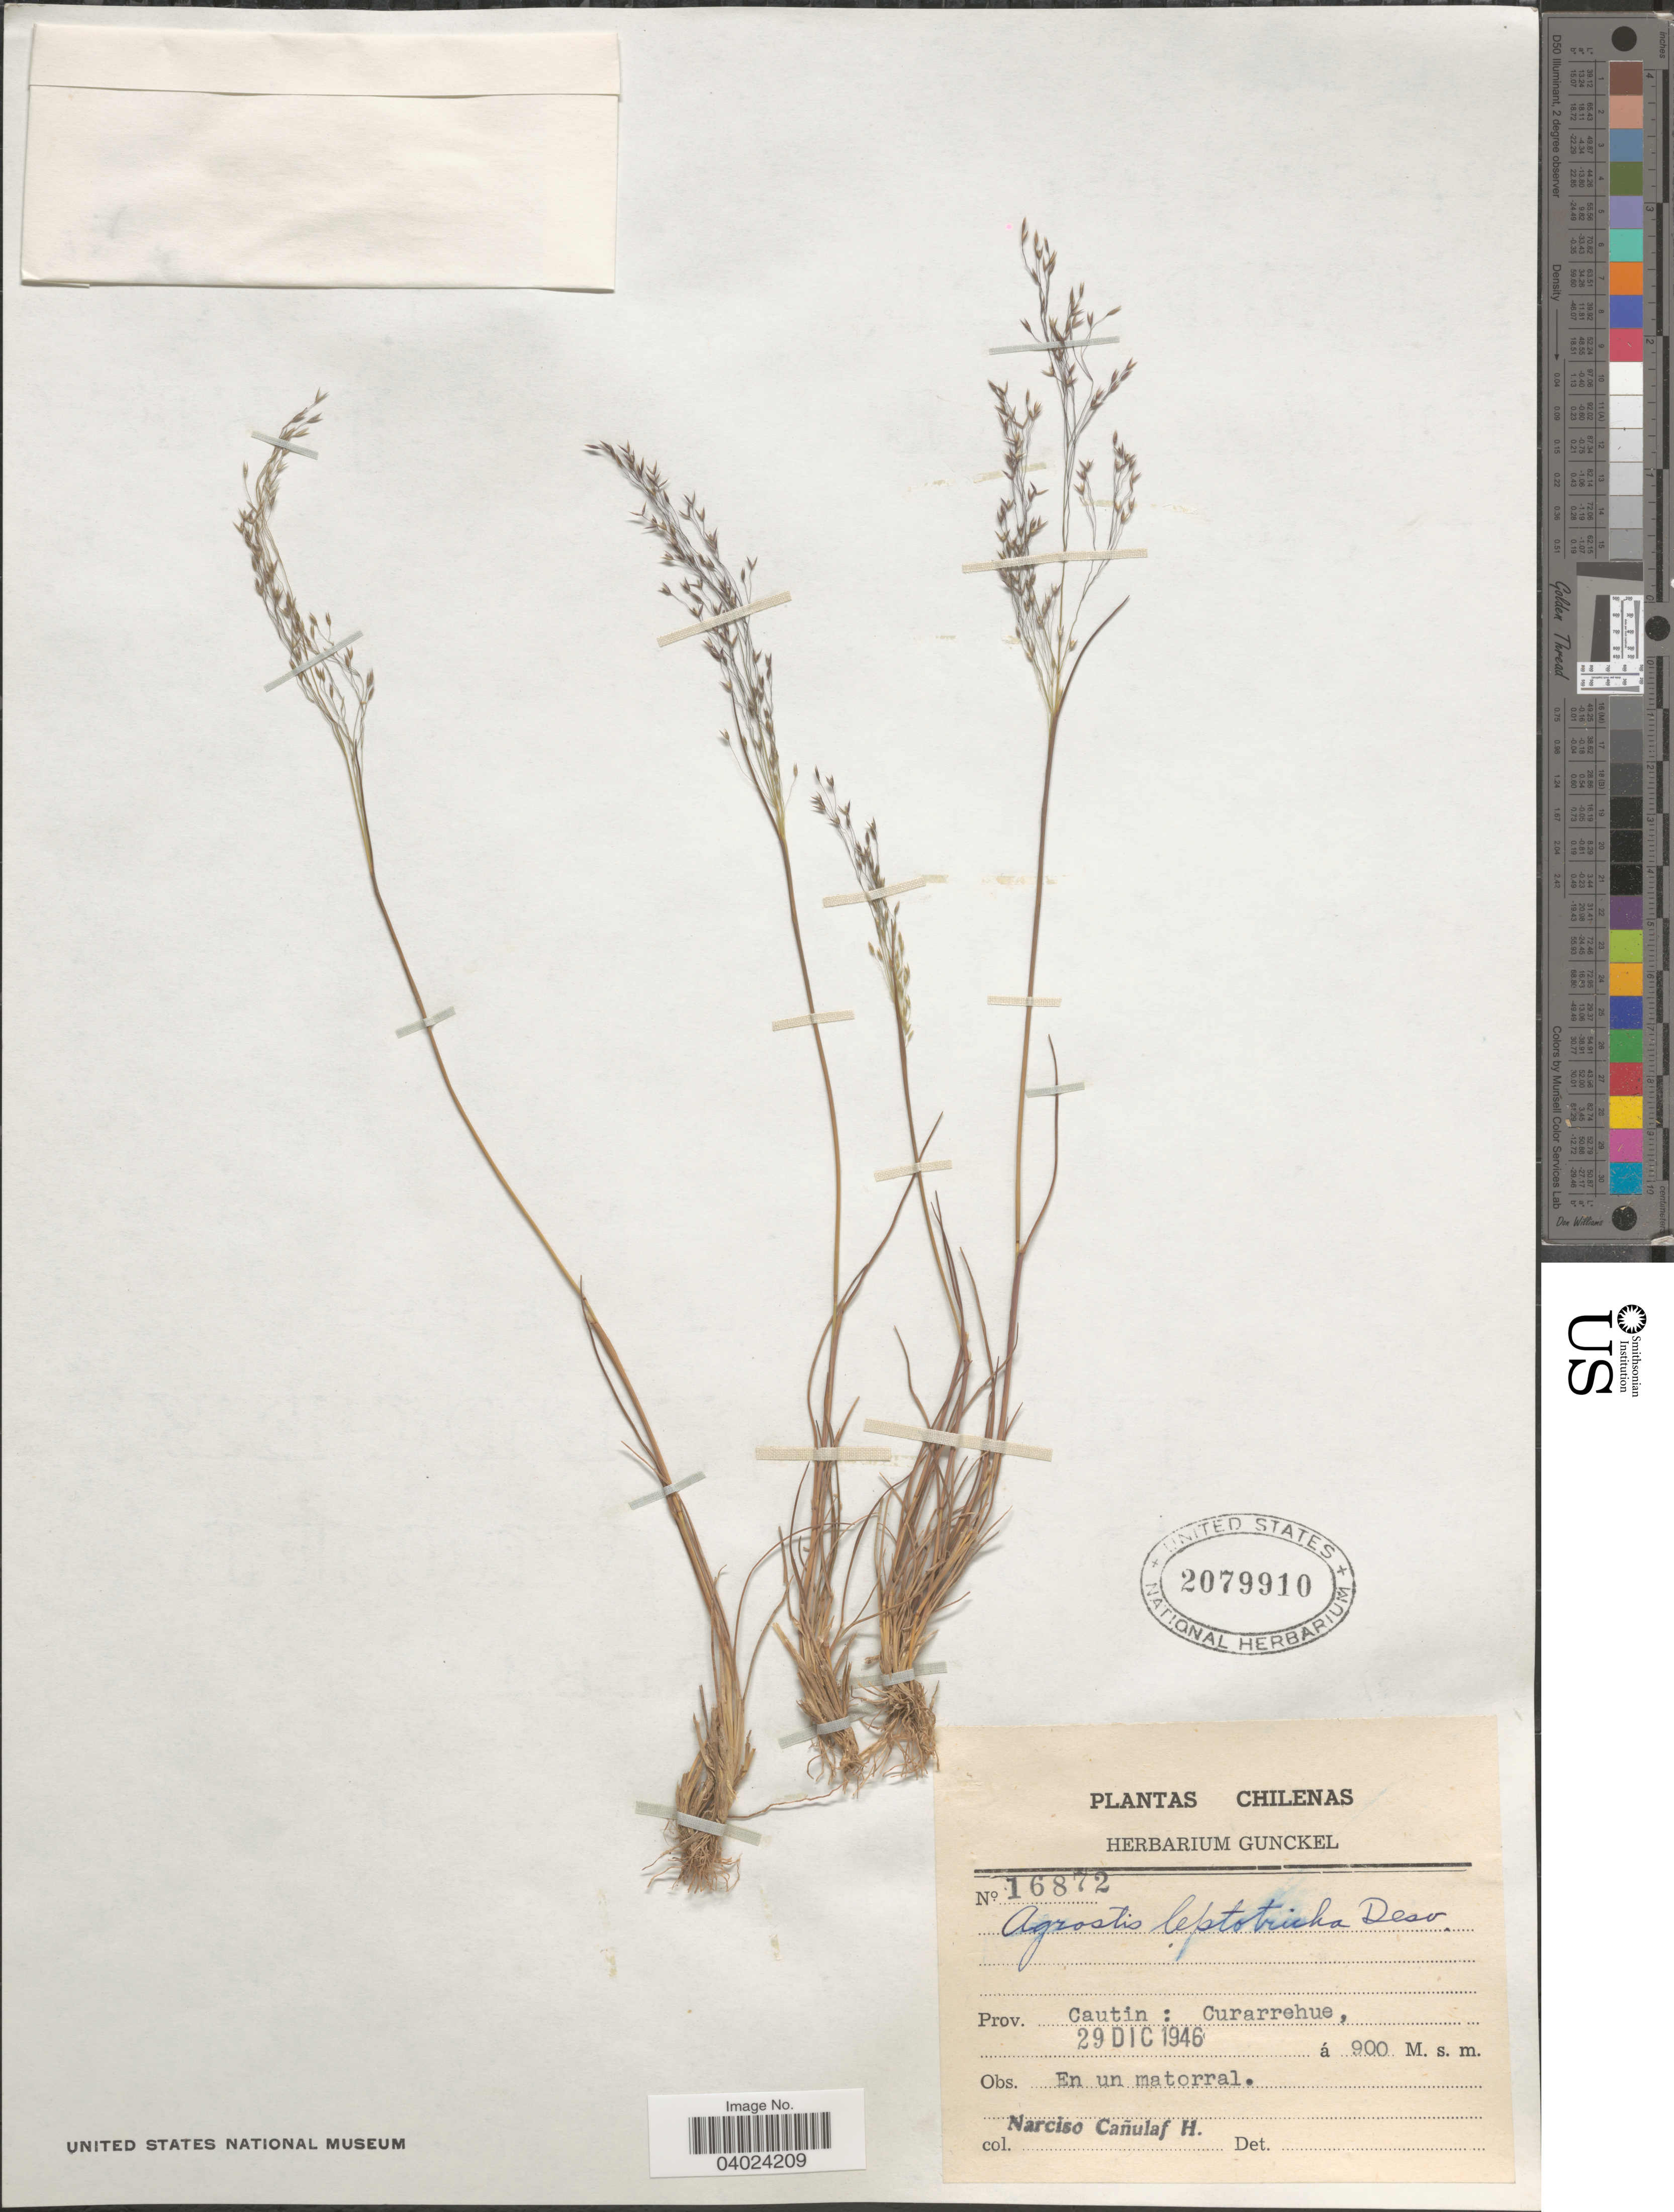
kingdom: Plantae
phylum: Tracheophyta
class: Liliopsida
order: Poales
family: Poaceae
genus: Agrostis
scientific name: Agrostis leptotricha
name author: É. Desv.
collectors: N. Canulaf H.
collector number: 16872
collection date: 1946-12-29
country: Chile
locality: Prov. Cautin: Curarrehue.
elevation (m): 900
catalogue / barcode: US 2079910